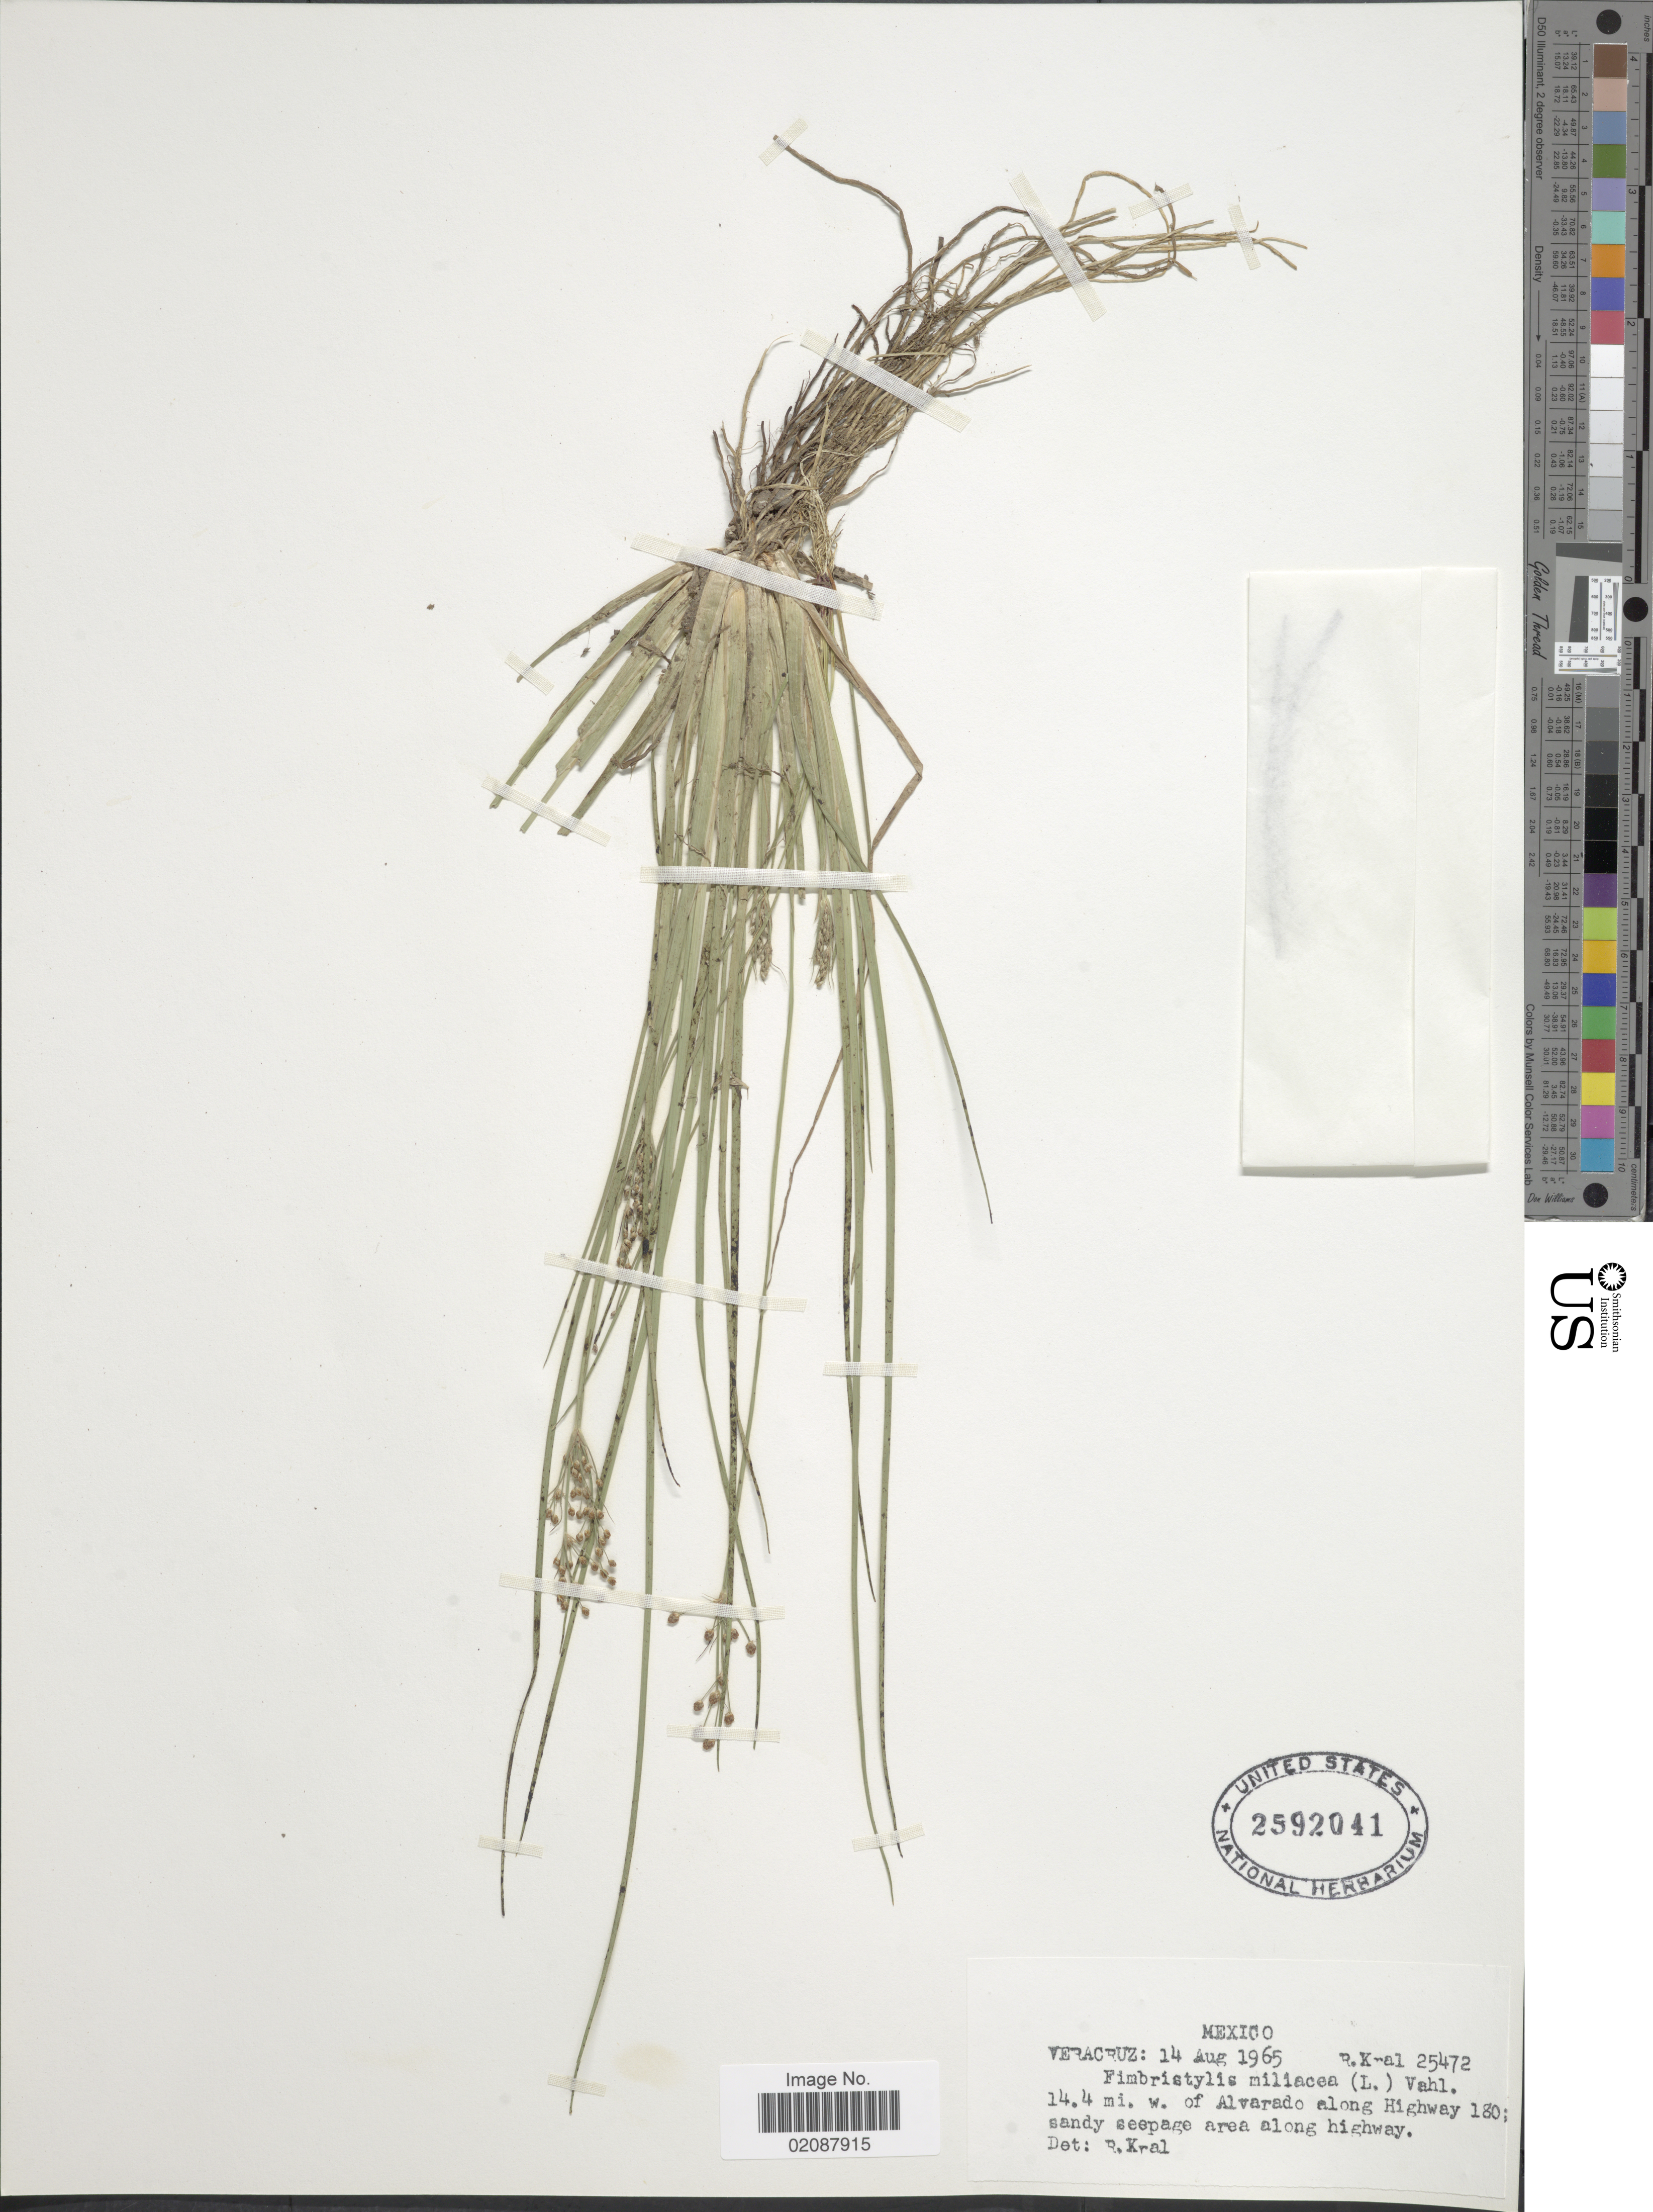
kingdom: Plantae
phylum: Tracheophyta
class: Liliopsida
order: Poales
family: Cyperaceae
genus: Fimbristylis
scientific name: Fimbristylis littoralis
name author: Gaudich.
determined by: Strong, M. T., (US), Smithsonian Institution - National Museum of Natural History (UNITED STATES)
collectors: R. Kral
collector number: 25472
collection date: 1965-08-14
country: Mexico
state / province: Veracruz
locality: Veracruz. 14.4 mi. w. of Alvarado along Highway 180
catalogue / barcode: US 2592041